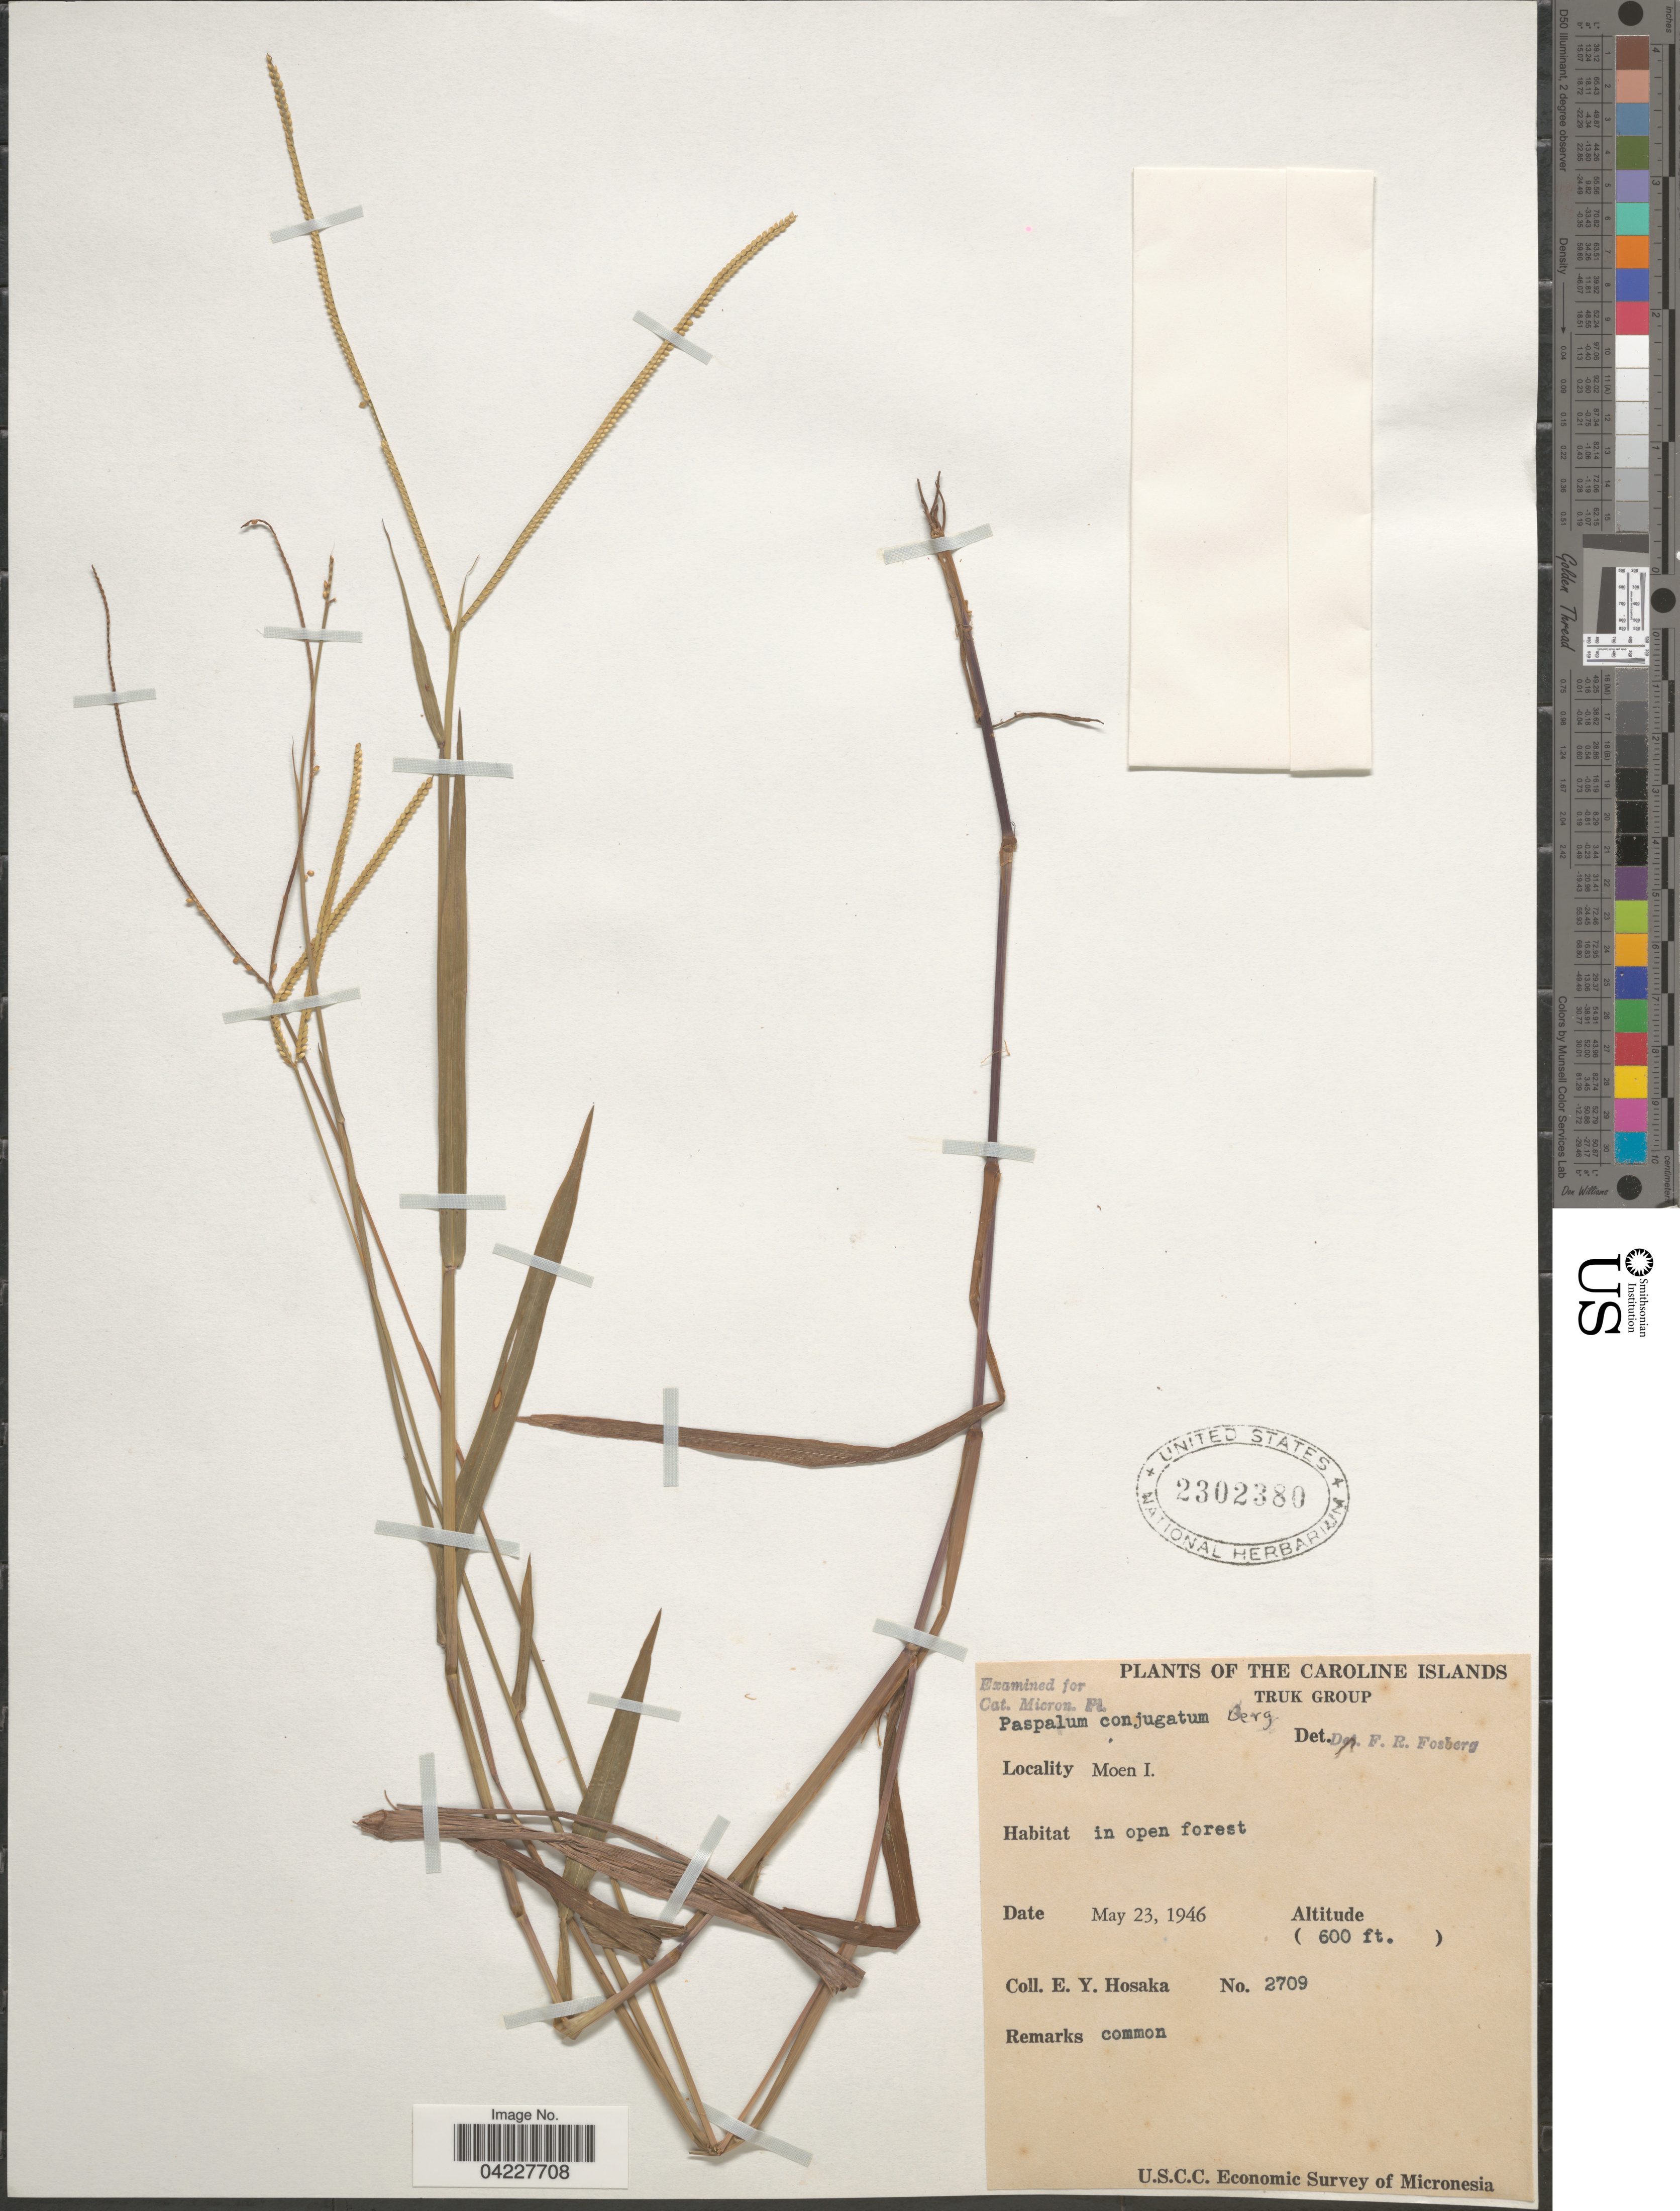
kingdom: Plantae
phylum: Tracheophyta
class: Liliopsida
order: Poales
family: Poaceae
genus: Paspalum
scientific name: Paspalum conjugatum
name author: P.J. Bergius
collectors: E. Y. Hosaka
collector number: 2709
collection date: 1946-05-23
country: Micronesia, Federated States of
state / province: Truk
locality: The Caroline Islands. Truk Group. Moen I. U.S.C.C. Economic Survey of Micronesia.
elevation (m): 183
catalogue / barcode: US 2302380